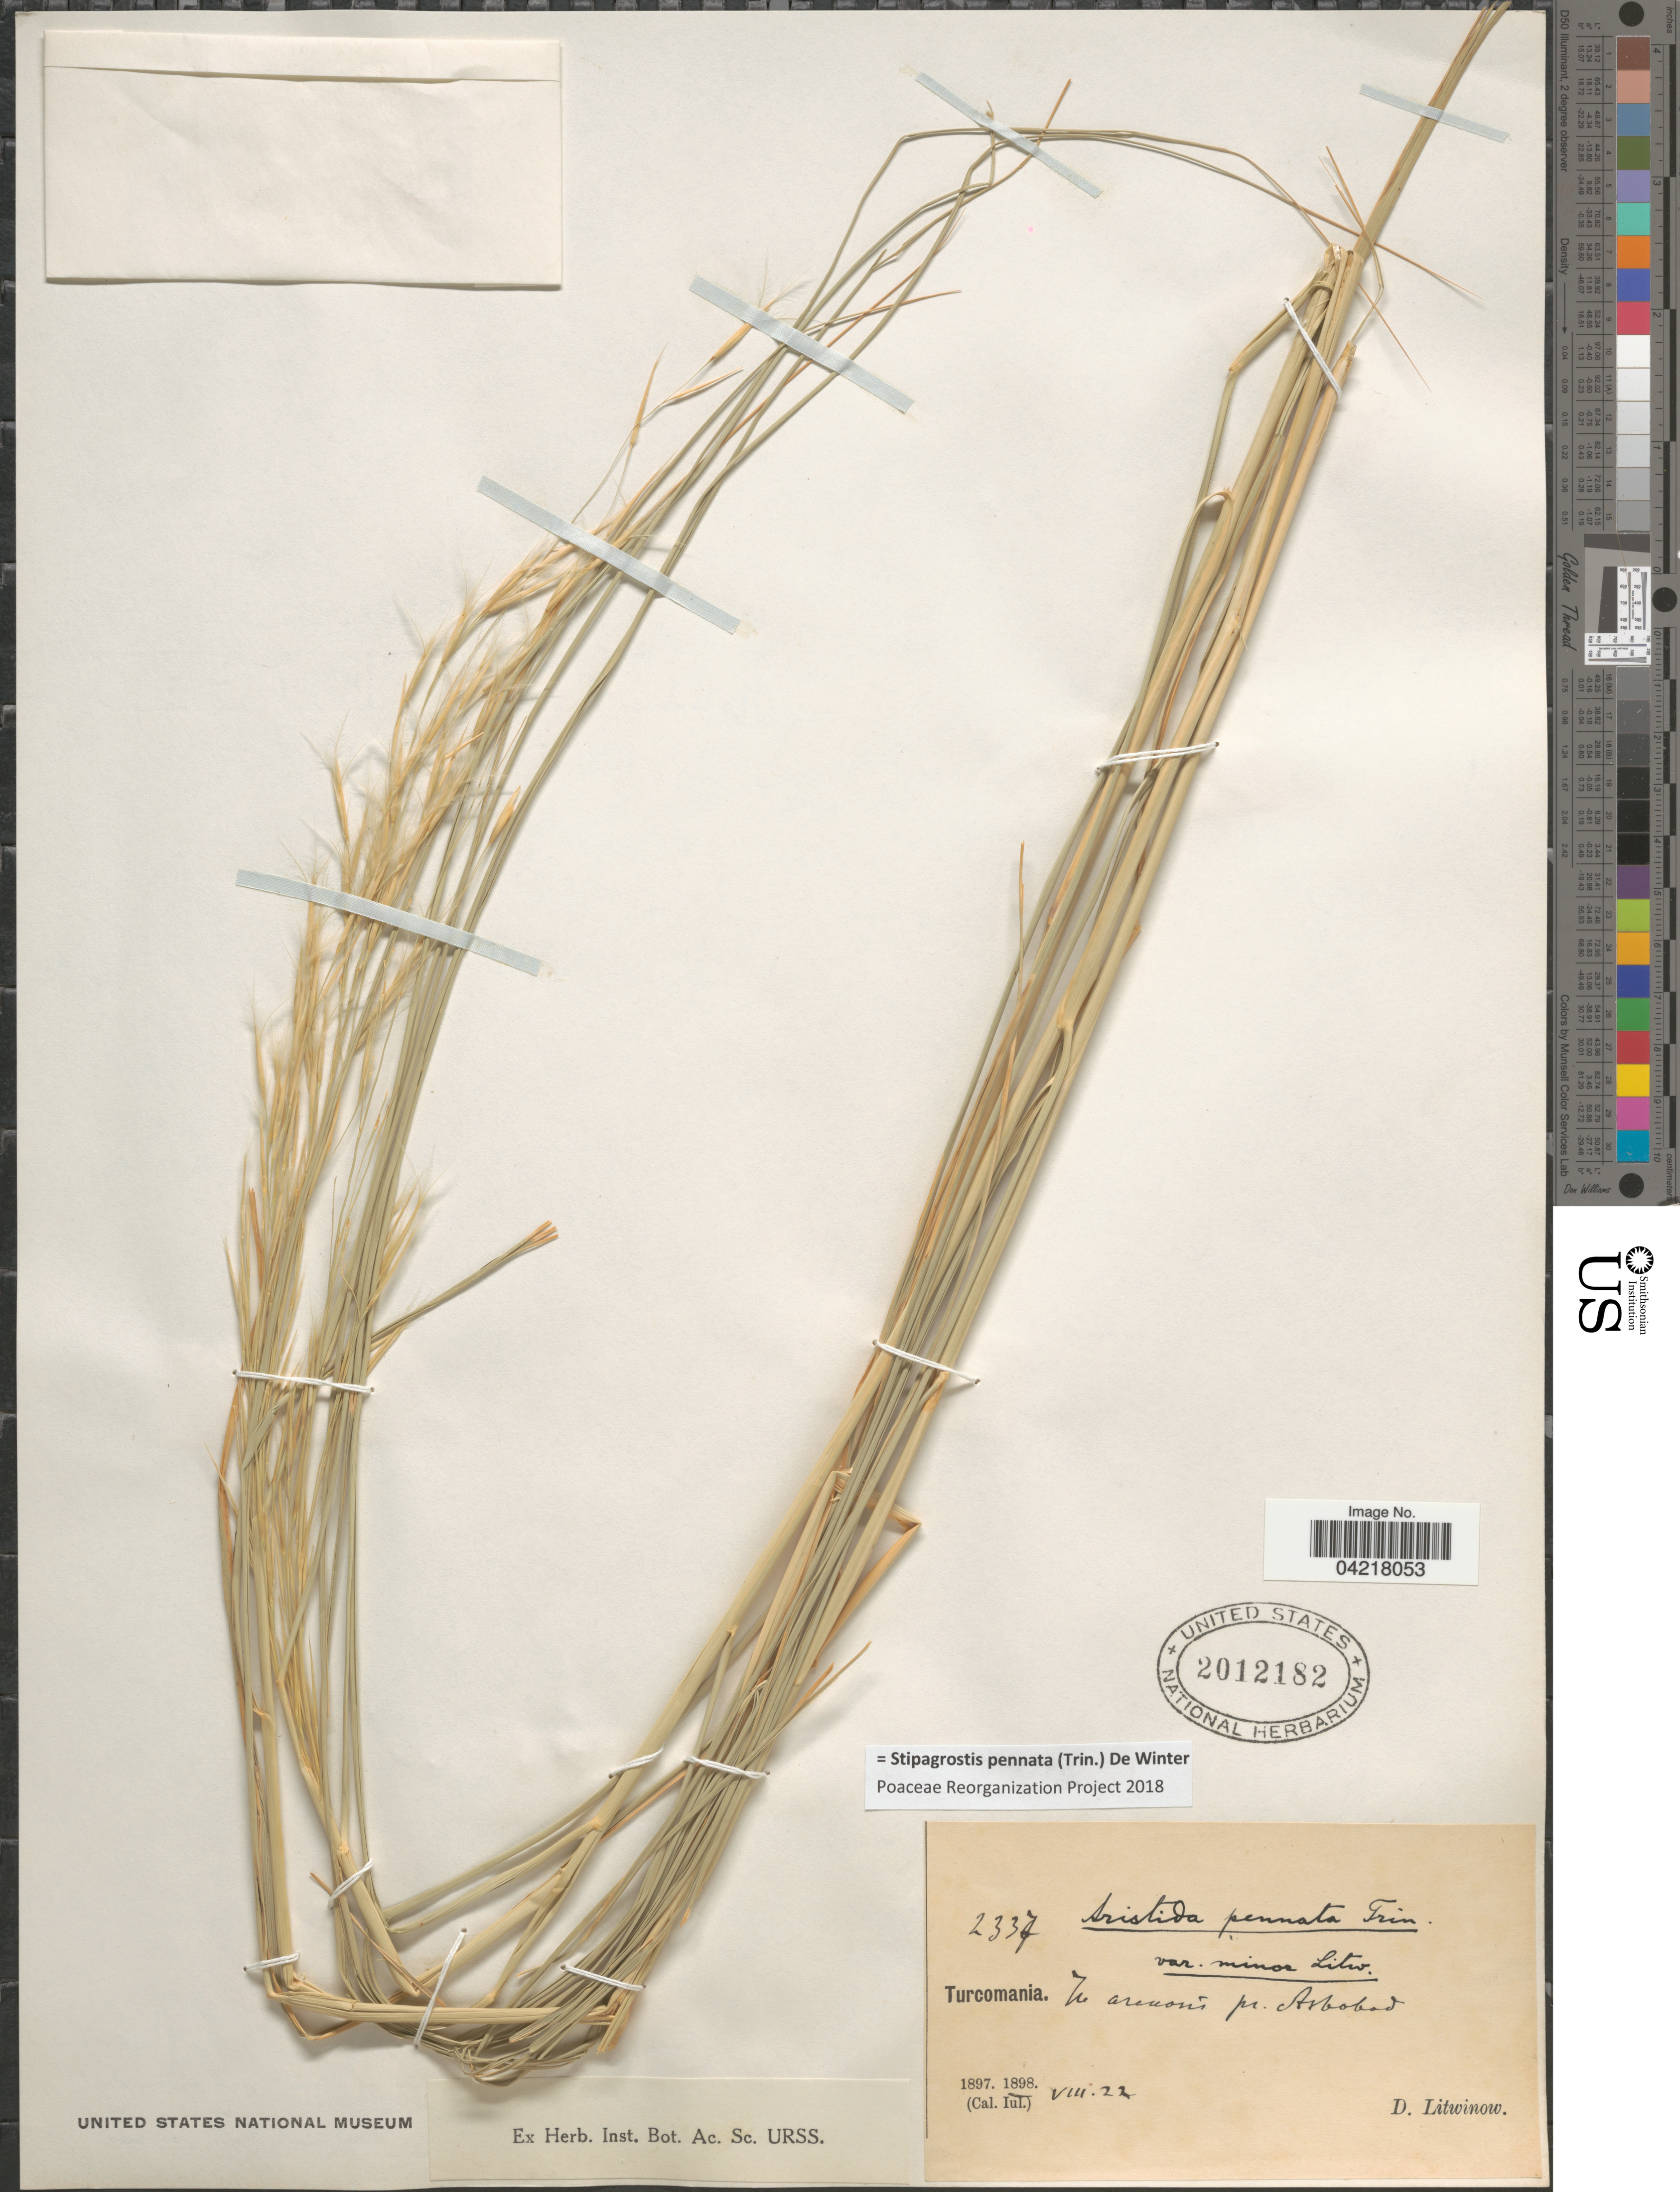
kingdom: Plantae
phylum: Tracheophyta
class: Liliopsida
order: Poales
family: Poaceae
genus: Stipagrostis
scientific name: Stipagrostis pennata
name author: (Trin.) De Winter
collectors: D. Litwinow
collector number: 2337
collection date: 1898-08-22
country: Turkmenistan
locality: Turcomania. In arenosis pr. Ashabad.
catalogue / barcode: US 2012182